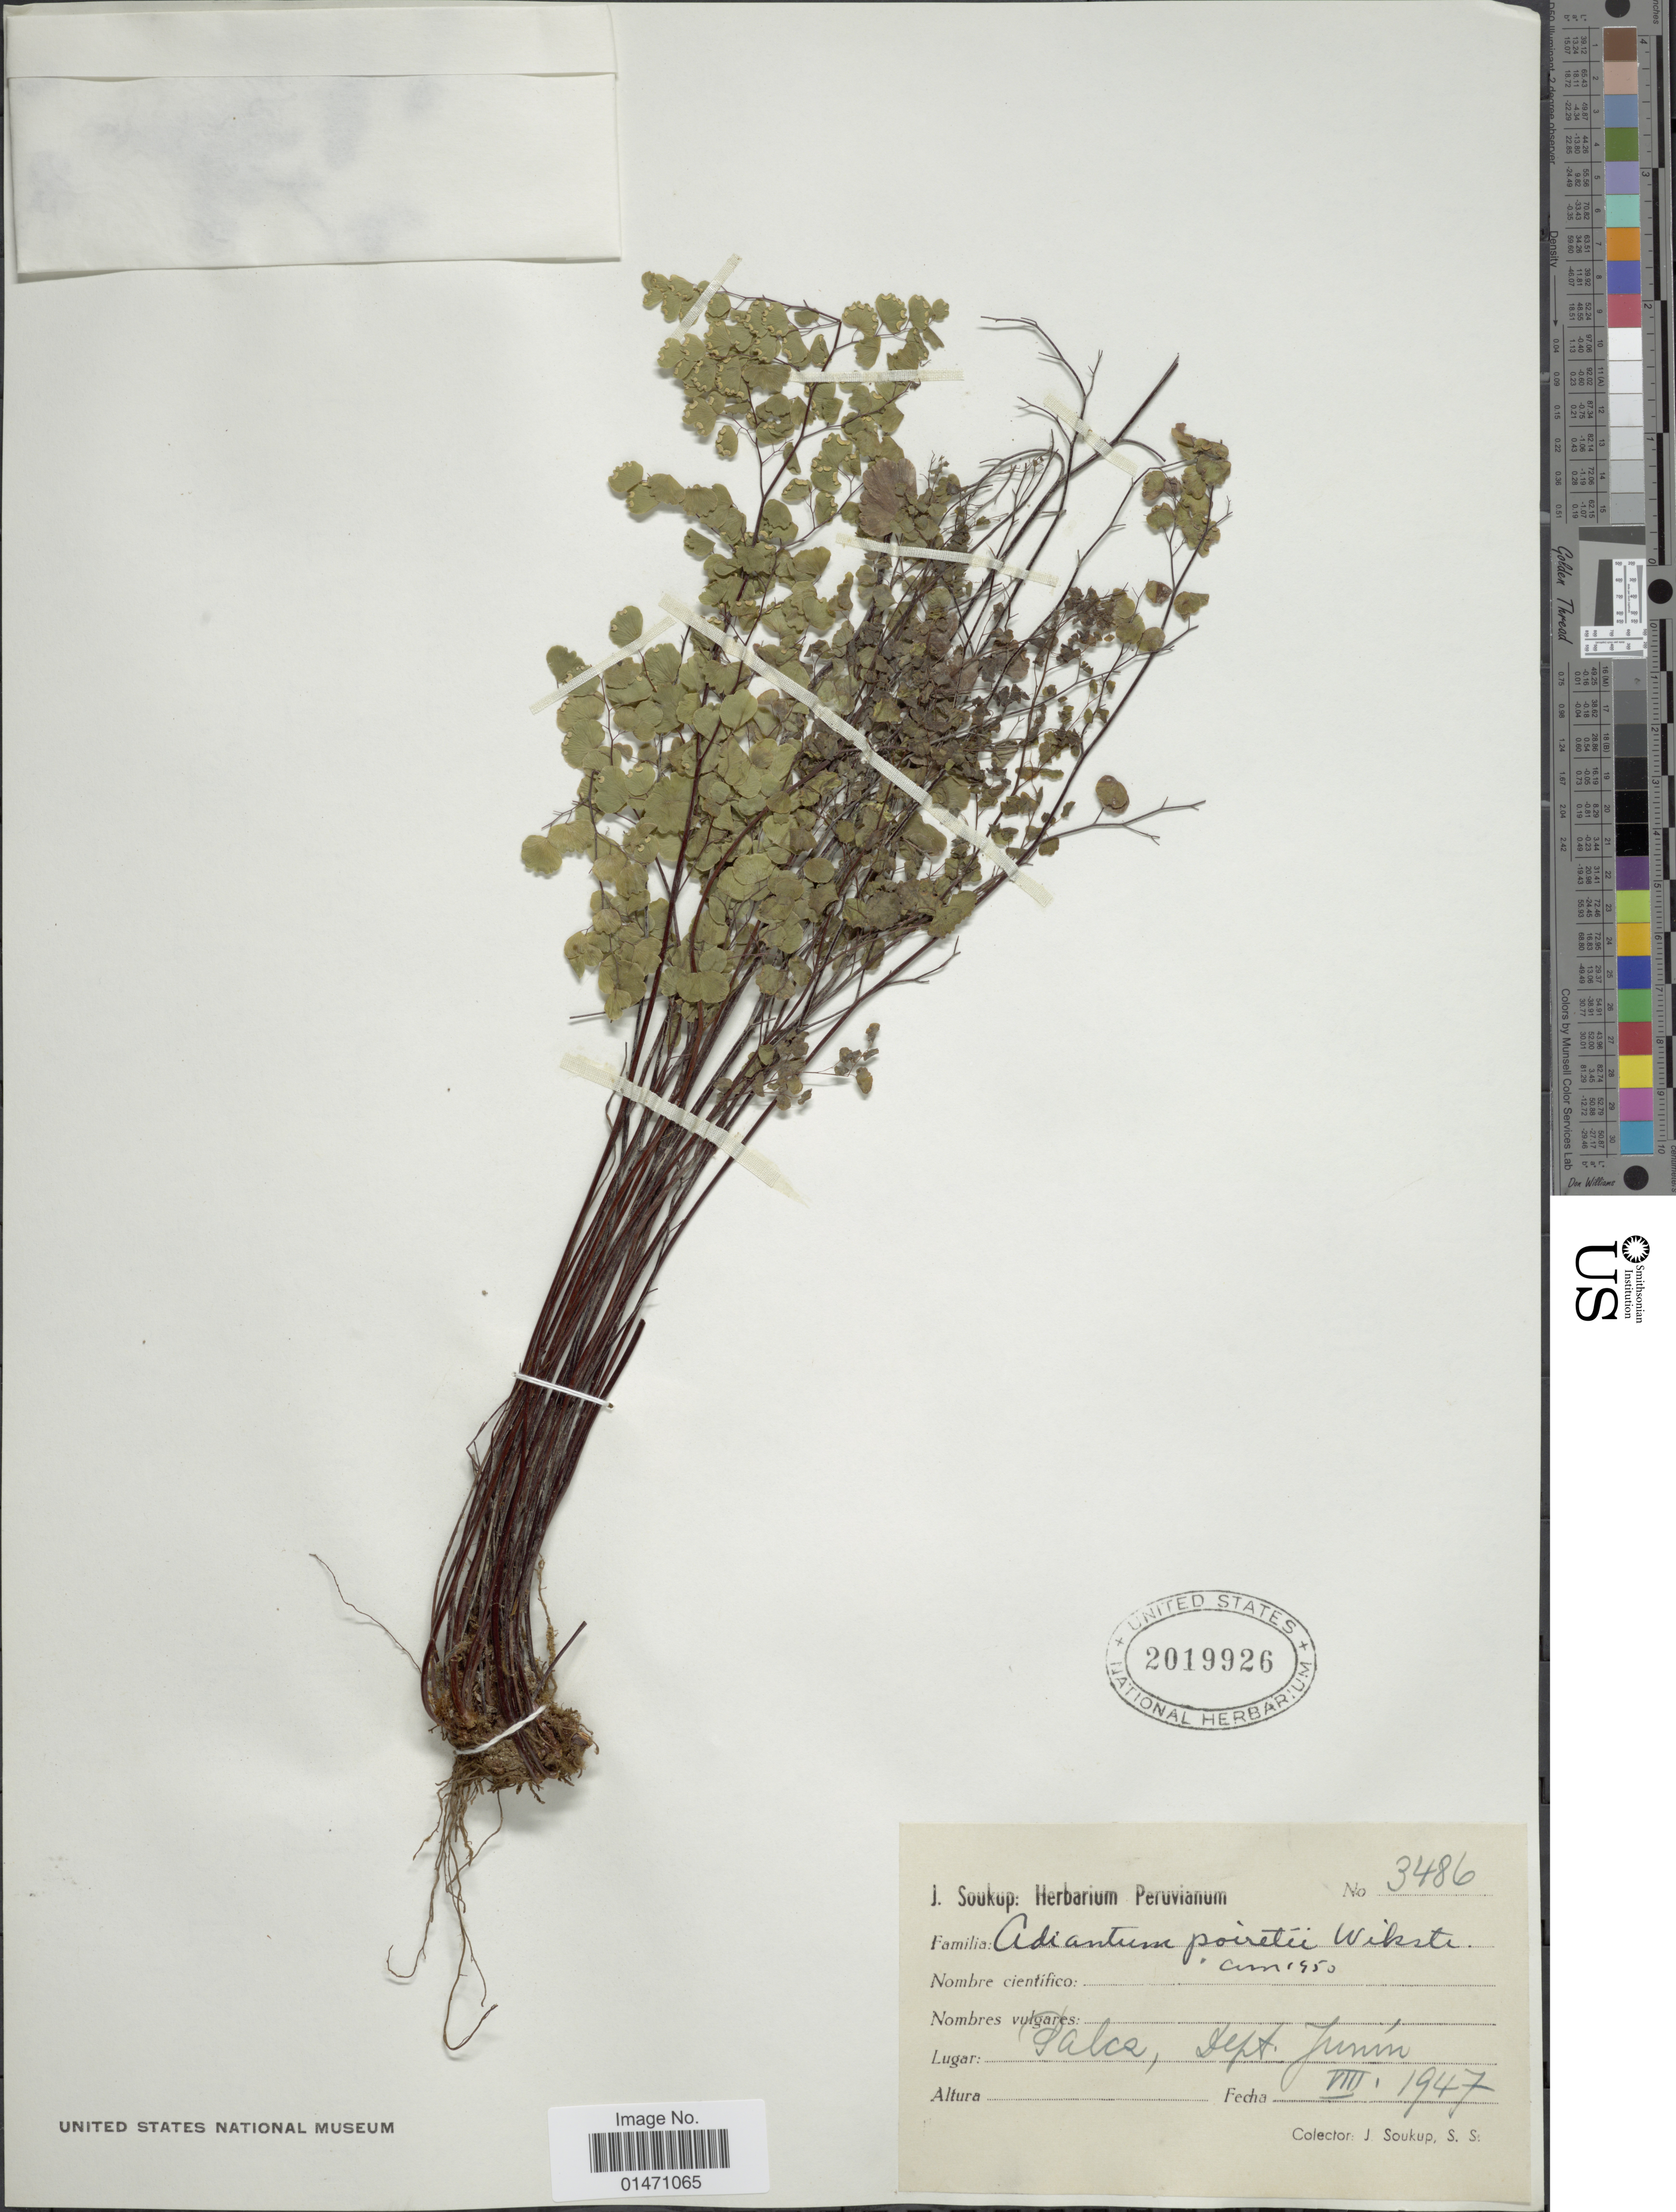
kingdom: Plantae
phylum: Tracheophyta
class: Polypodiopsida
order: Polypodiales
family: Pteridaceae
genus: Adiantum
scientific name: Adiantum poiretii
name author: Wikstr.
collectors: J. Soukup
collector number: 3486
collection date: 1947-08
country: Peru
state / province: Junín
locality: Palca, Dept. Junin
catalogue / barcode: US 2019926